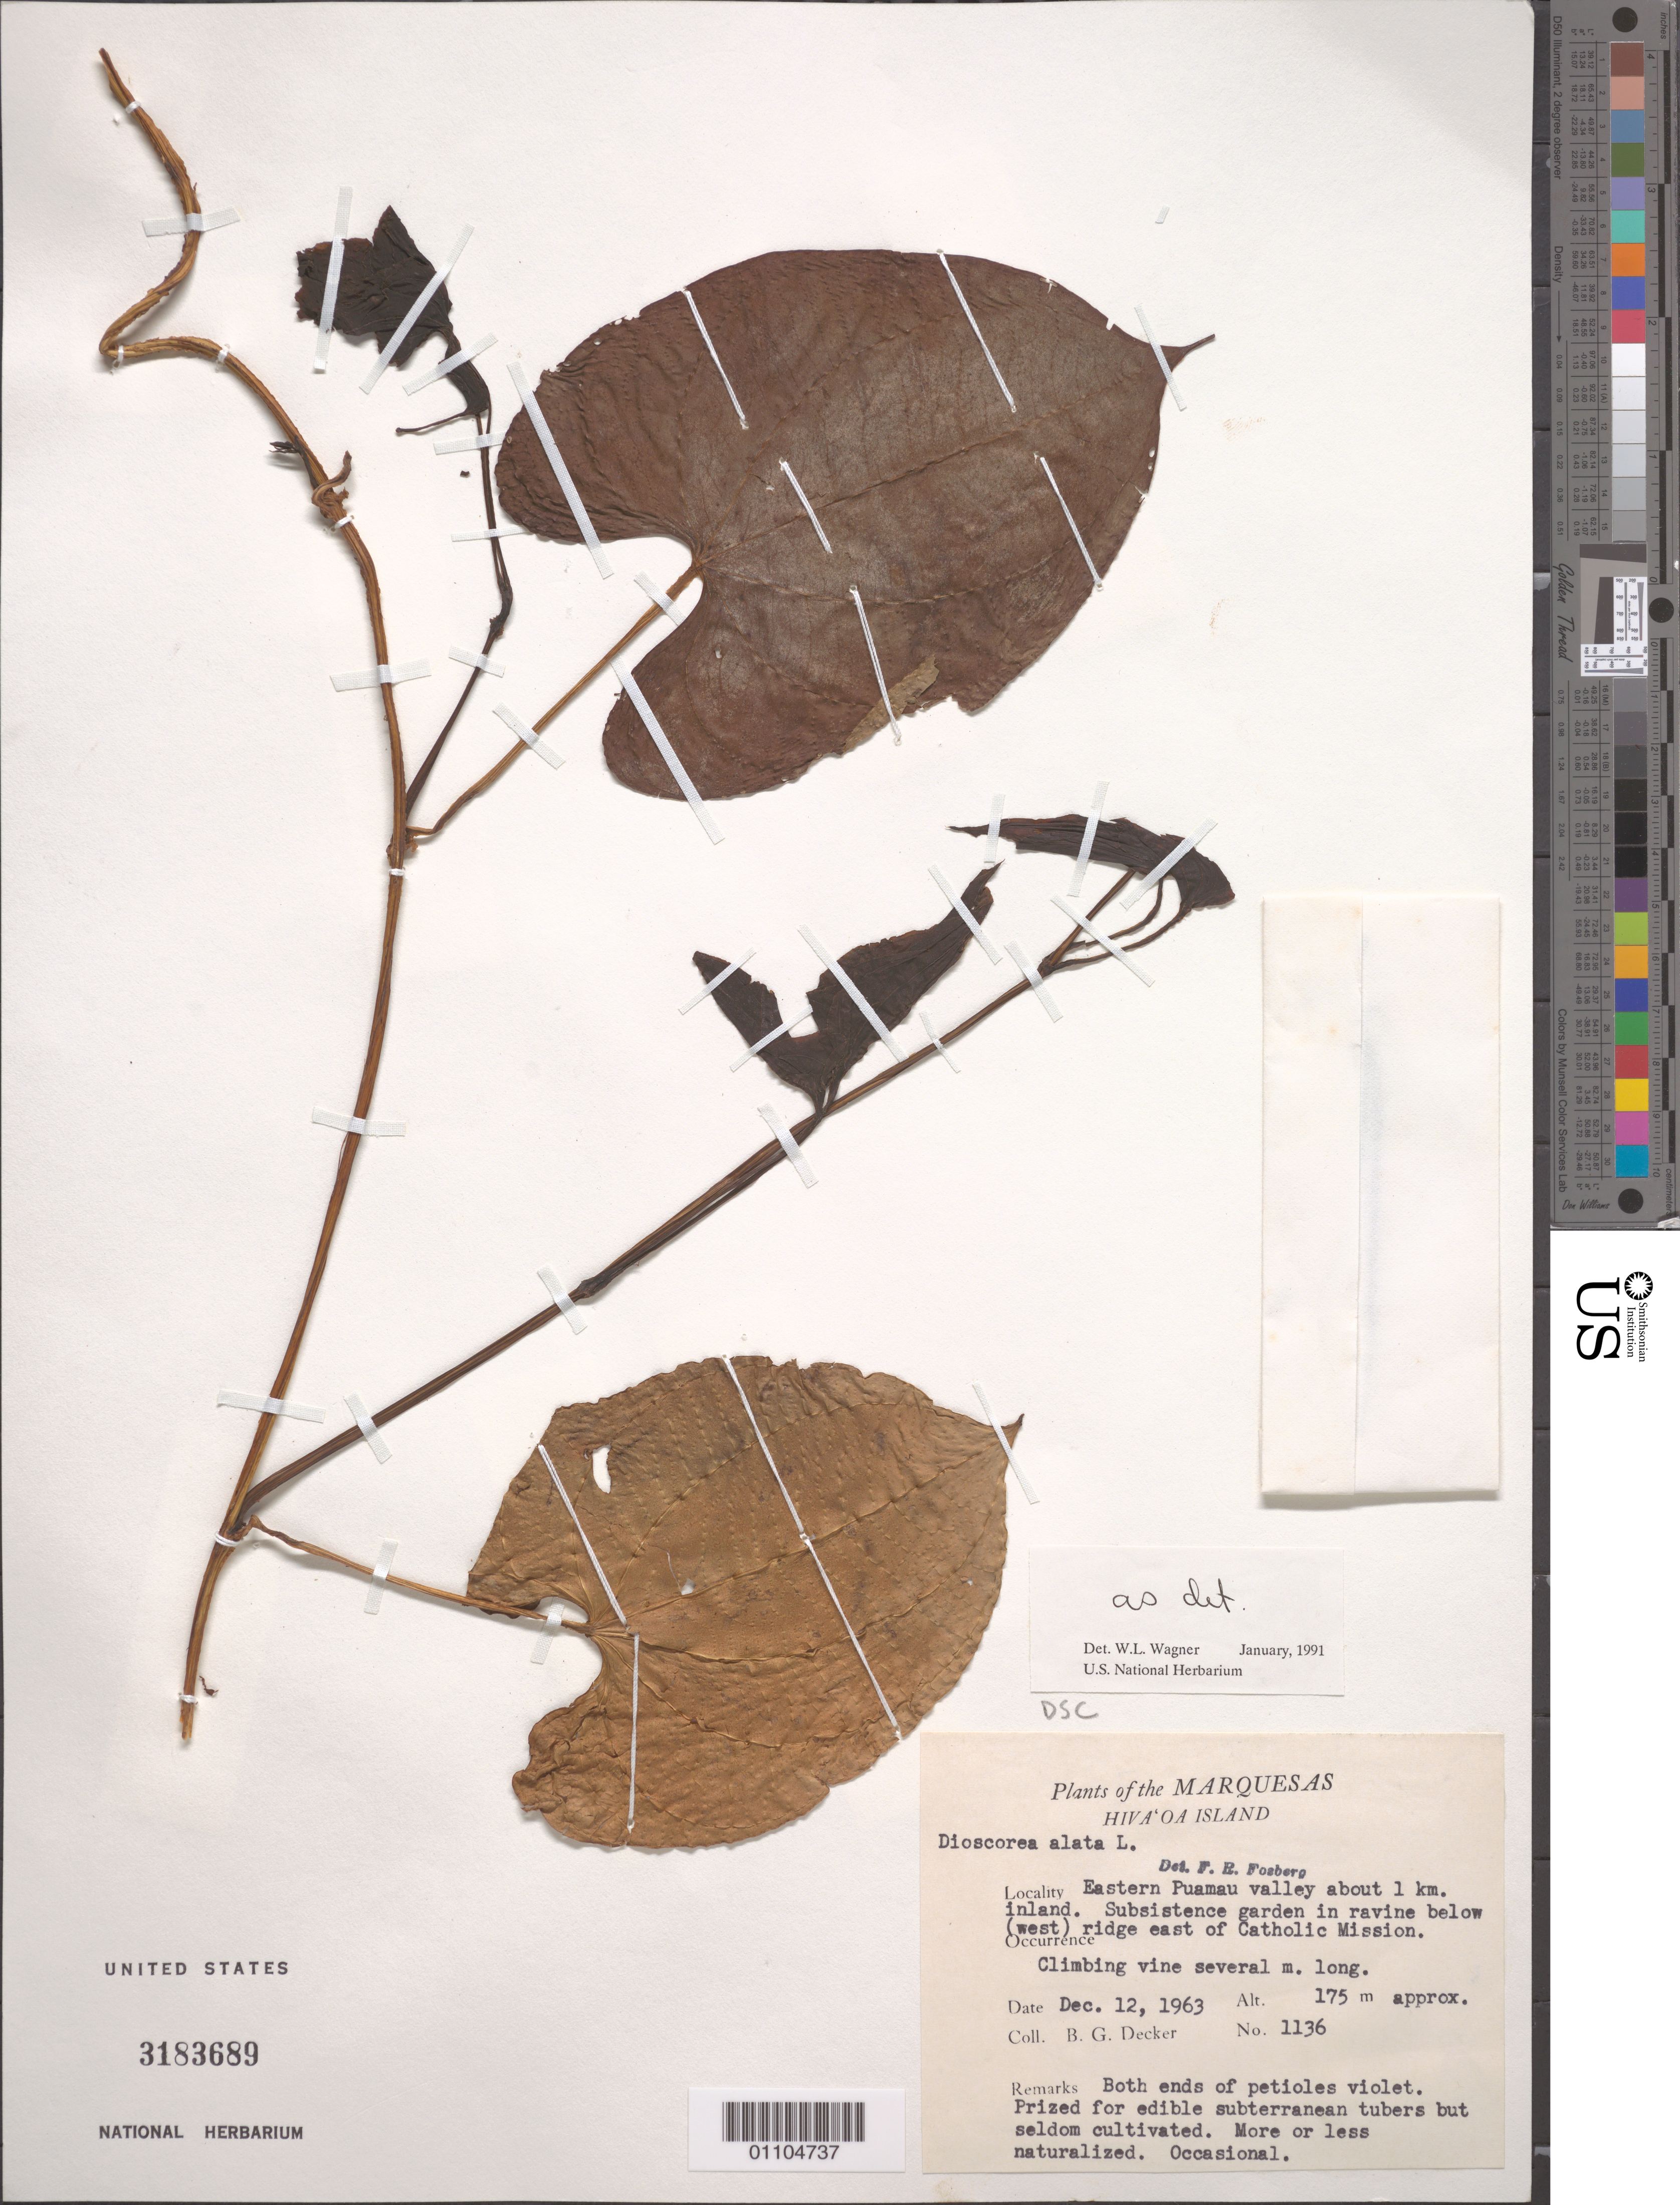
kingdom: Plantae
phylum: Tracheophyta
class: Liliopsida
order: Dioscoreales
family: Dioscoreaceae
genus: Dioscorea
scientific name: Dioscorea alata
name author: L.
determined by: Wagner, W. L., (BOT), Smithsonian Institution - National Museum of Natural History (UNITED STATES)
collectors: B. G. Decker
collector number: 1136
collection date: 1963-12-12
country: French Polynesia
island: Hiva Oa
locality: E Puamau Valley, about 1 km inland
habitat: Subsistence garden in ravine below west ridge east of Catholic Mission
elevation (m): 175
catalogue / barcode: US 3183689